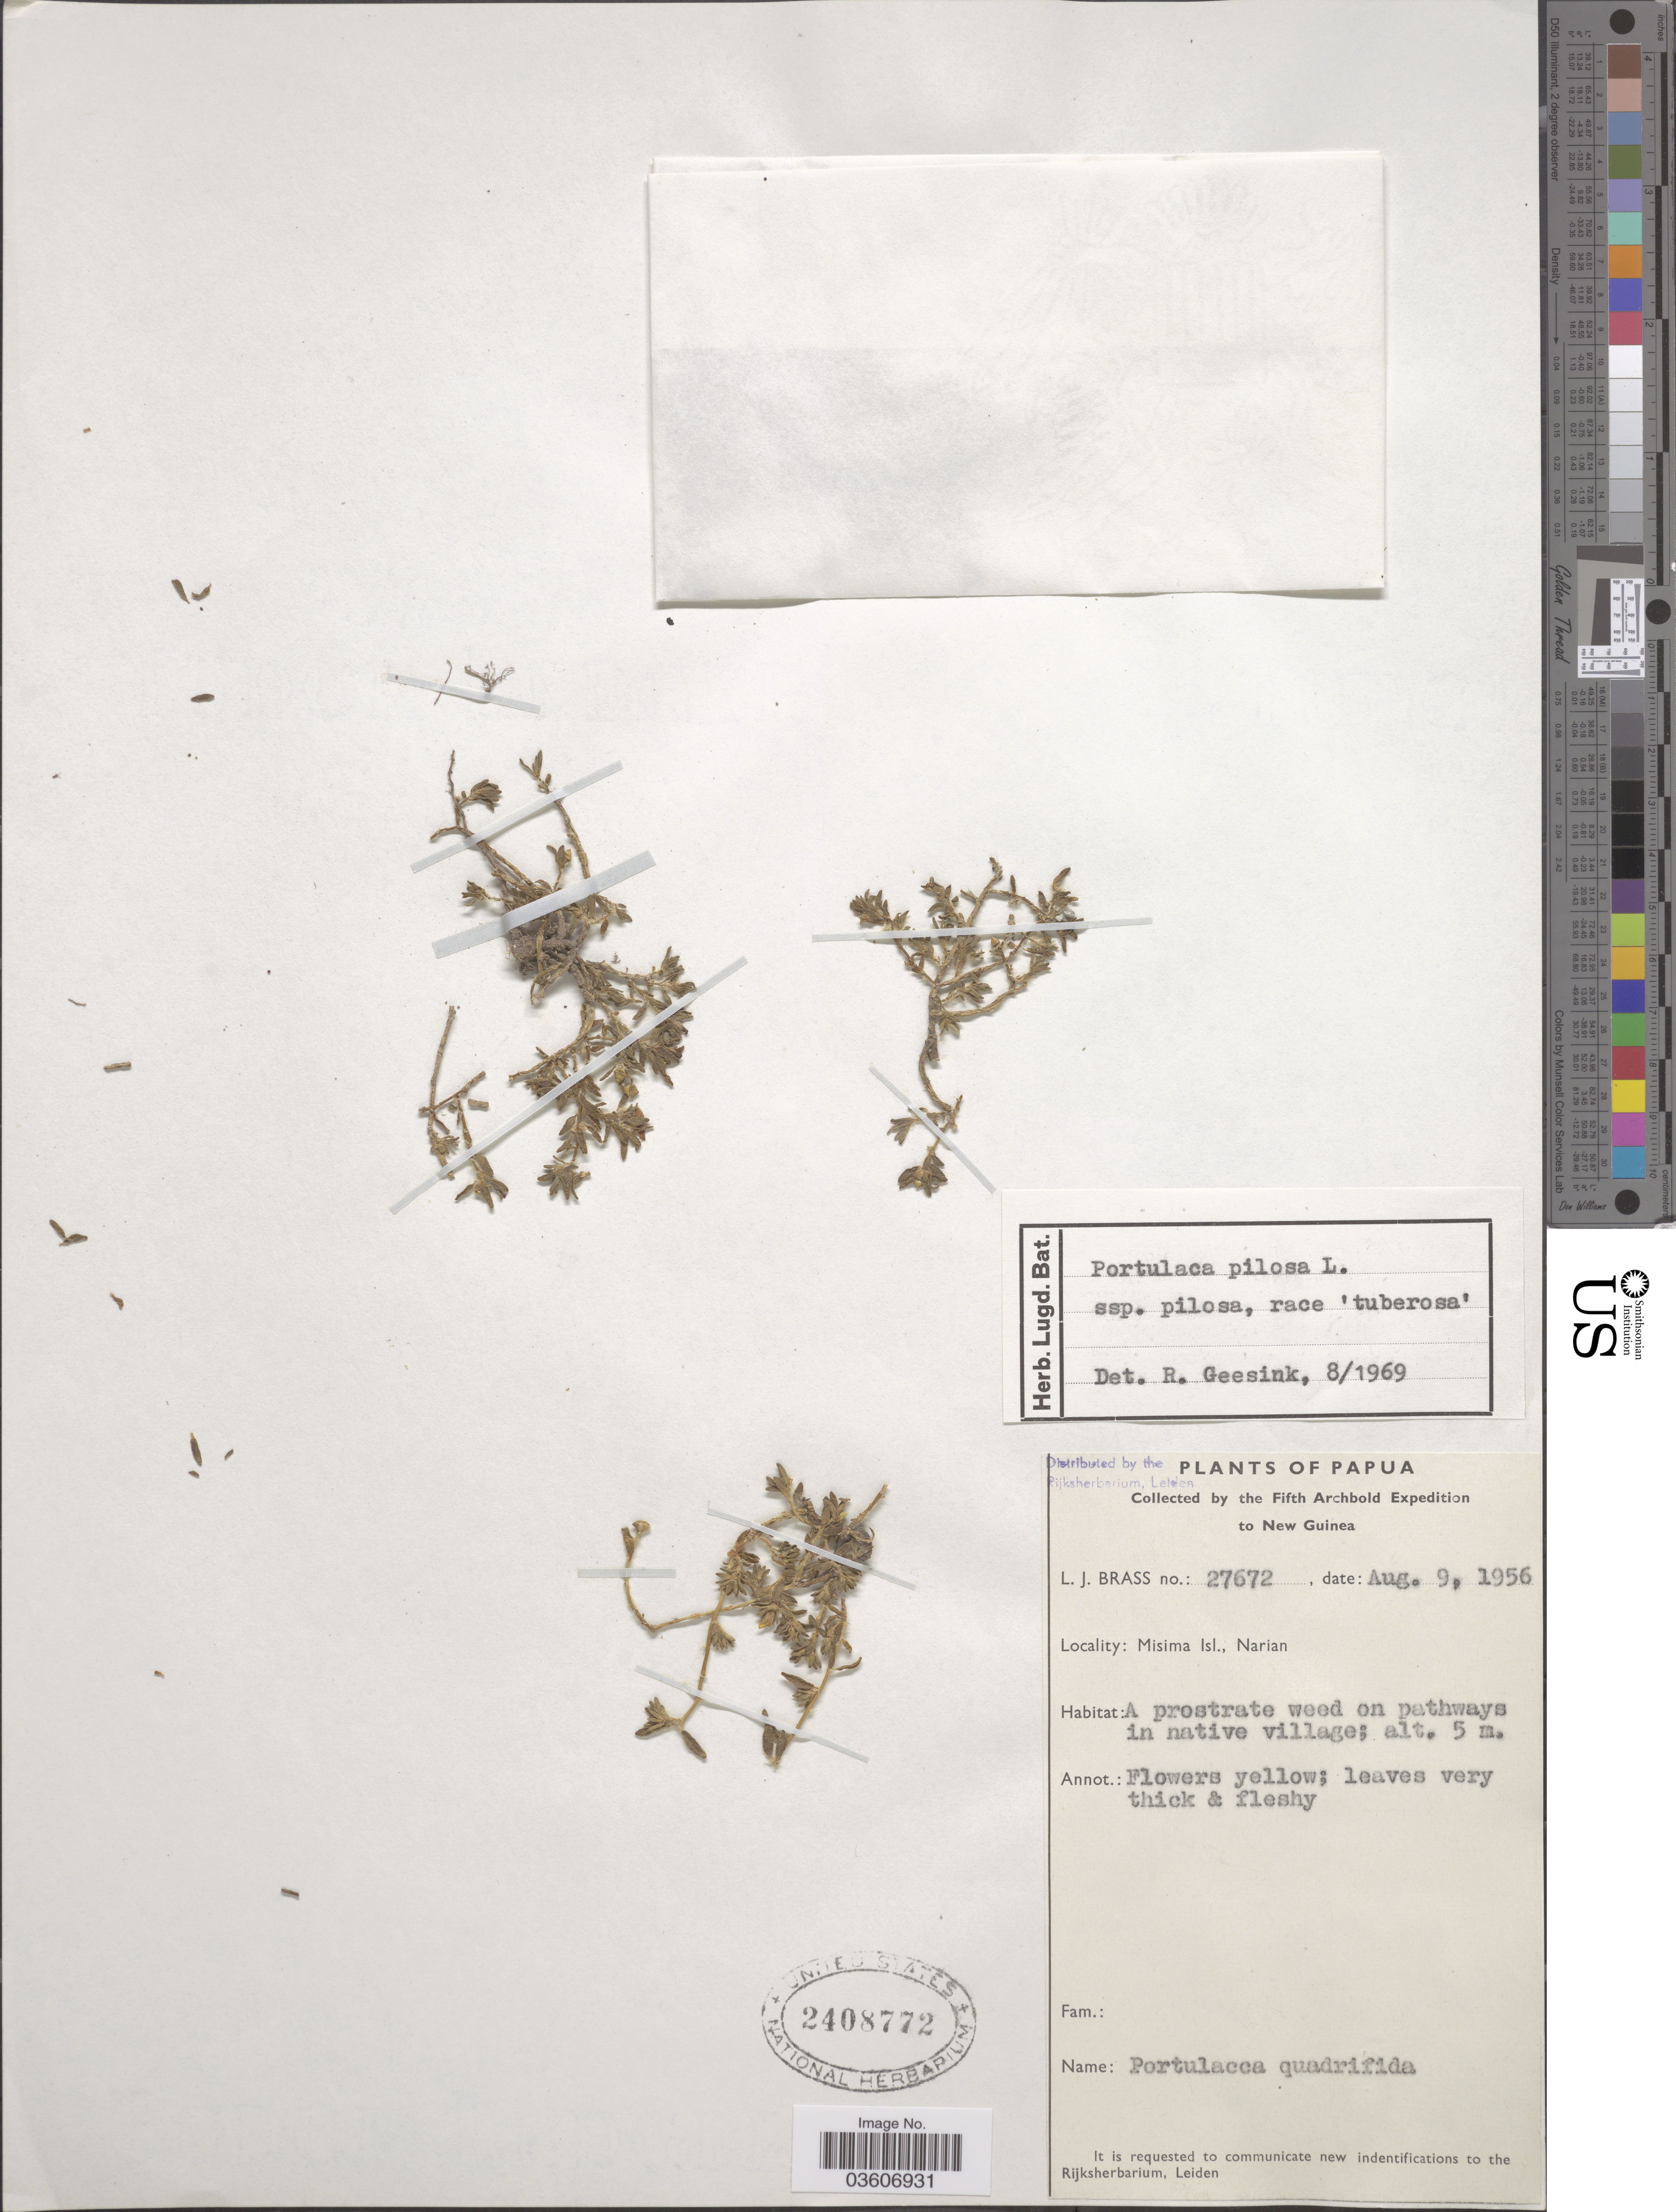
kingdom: Plantae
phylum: Tracheophyta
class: Magnoliopsida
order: Caryophyllales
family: Portulacaceae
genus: Portulaca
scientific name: Portulaca australis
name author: Endl.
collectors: L. J. Brass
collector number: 27672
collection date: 1956-08-09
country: Papua New Guinea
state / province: Milne Bay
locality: Papua. New Guinea. Misima Isl., Narian.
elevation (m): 5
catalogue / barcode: US 2408772